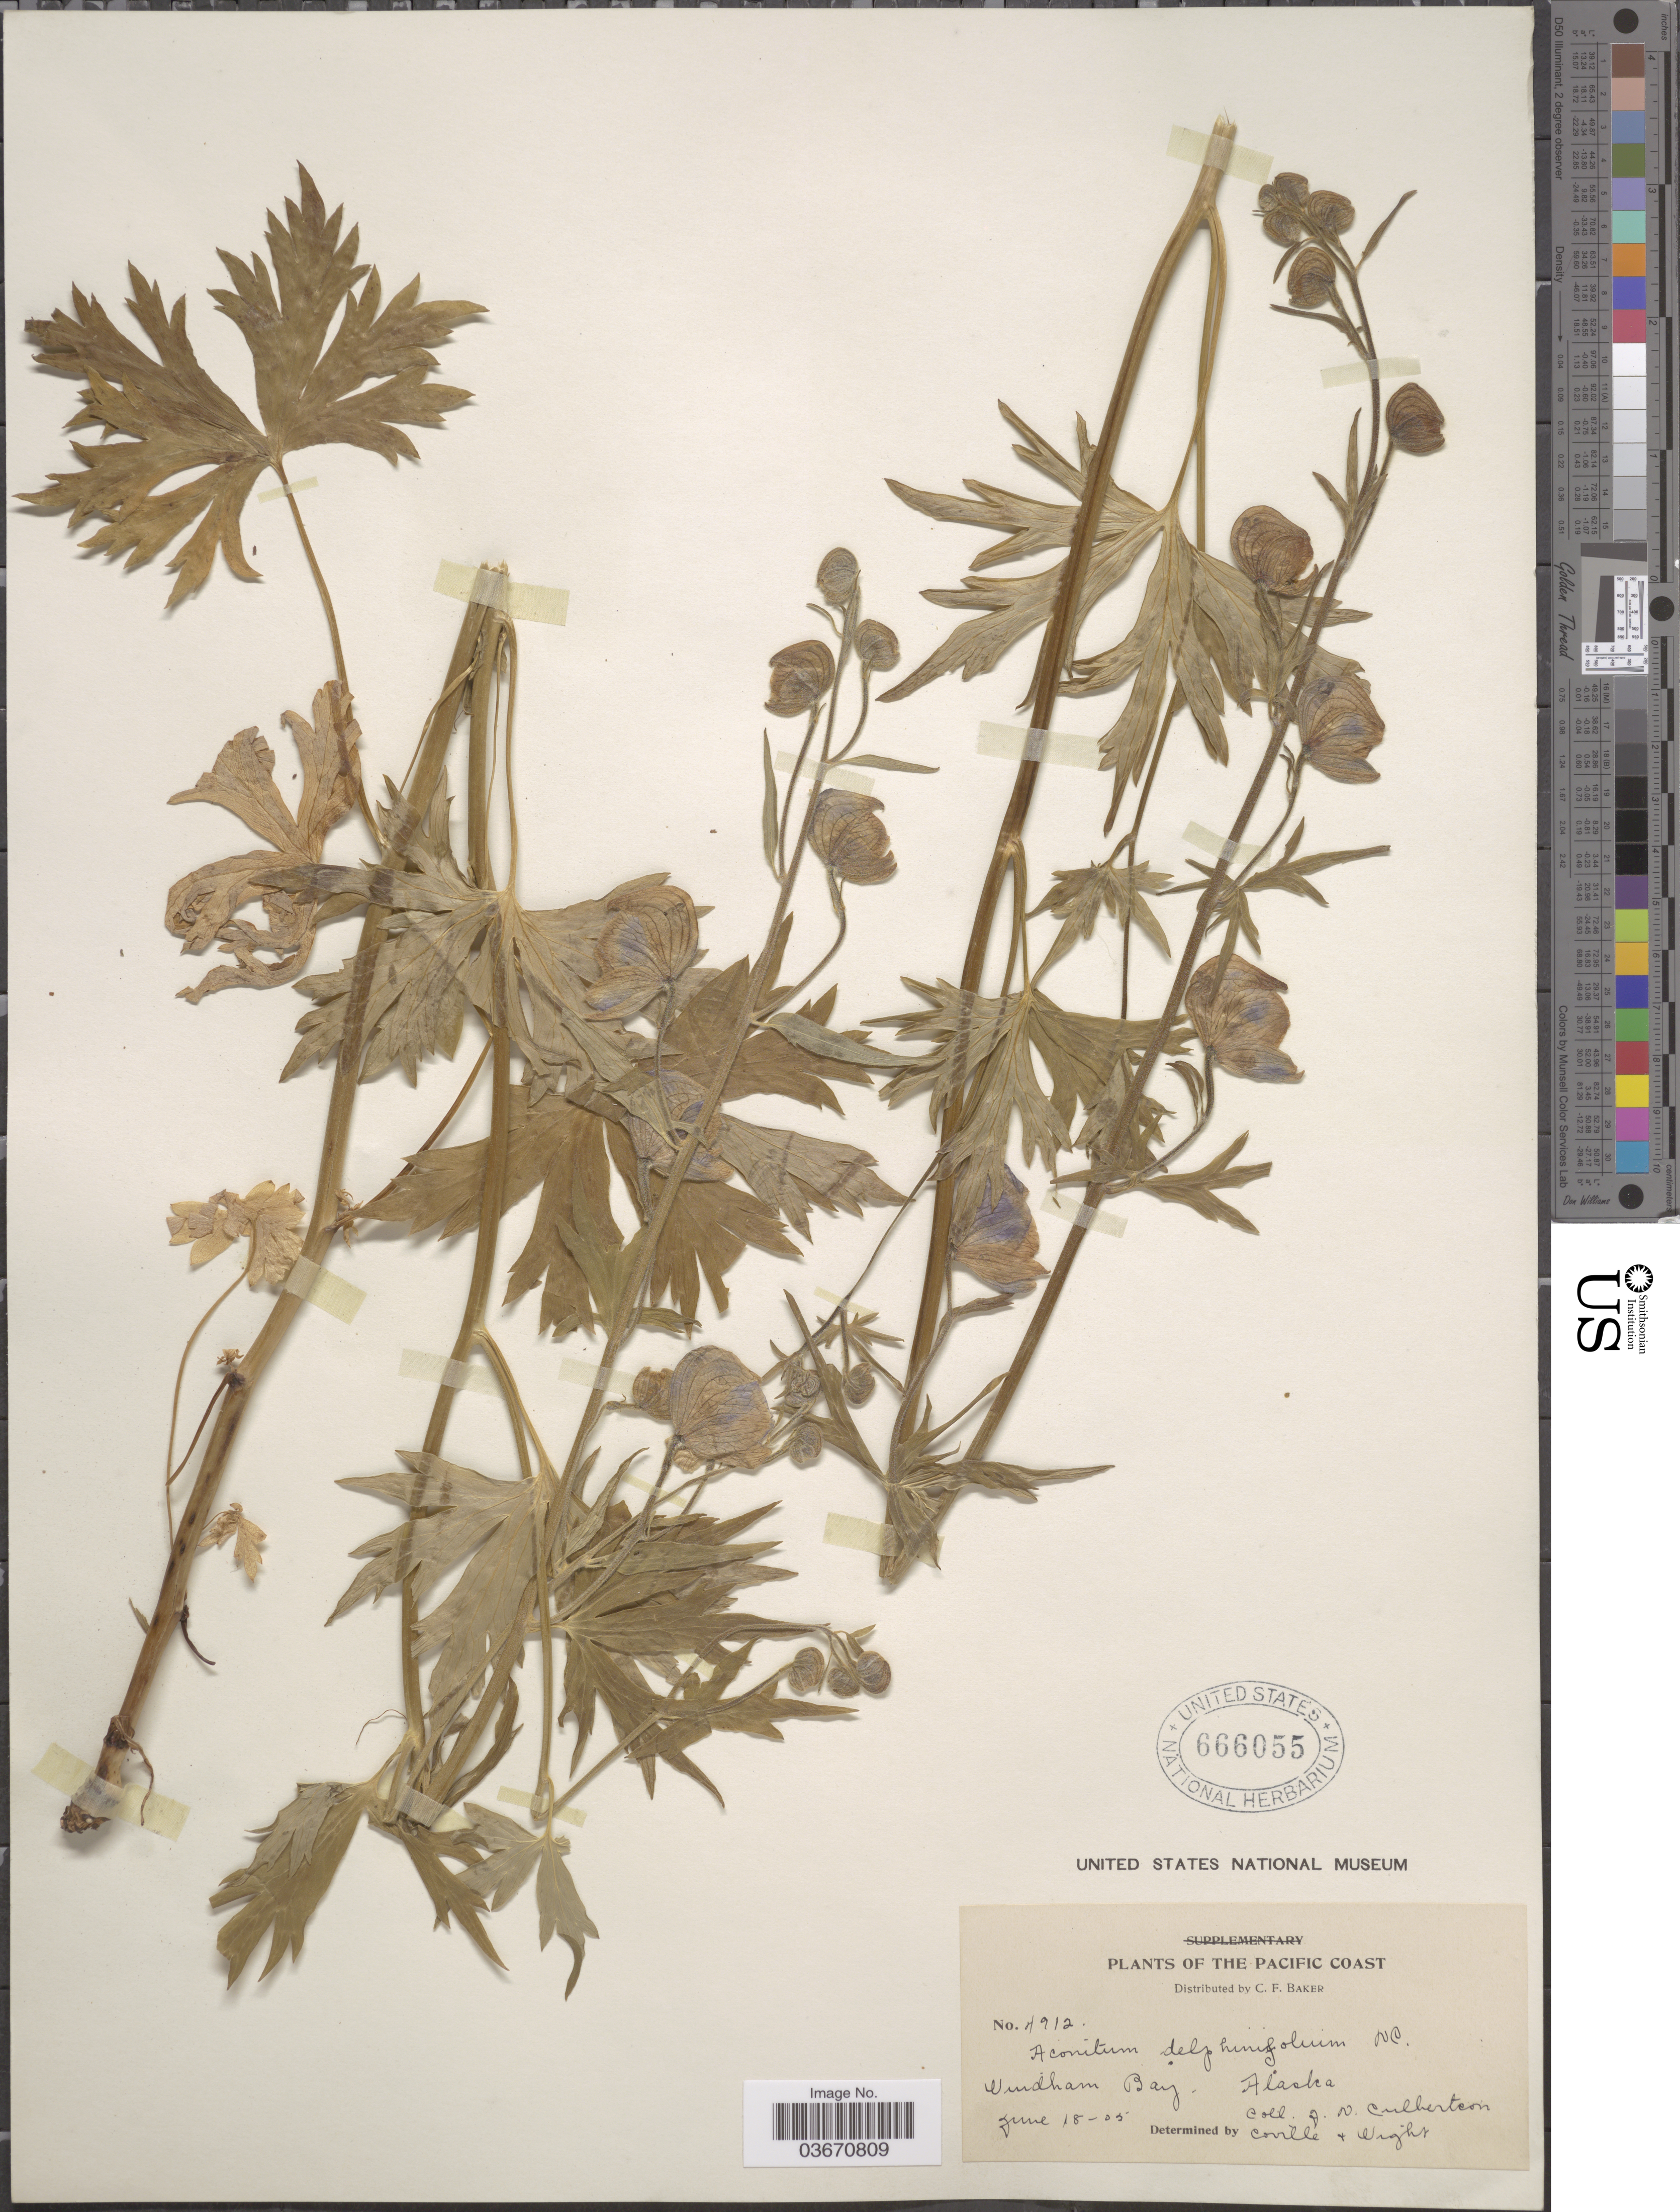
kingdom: Plantae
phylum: Tracheophyta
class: Magnoliopsida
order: Ranunculales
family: Ranunculaceae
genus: Aconitum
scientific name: Aconitum delphinifolium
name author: DC.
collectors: J. Culbertson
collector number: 4912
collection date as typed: Transcribed d/m/y: 18/6/5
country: United States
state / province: Alaska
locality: The Pacific Coast. Windham Bay.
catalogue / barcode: US 666055